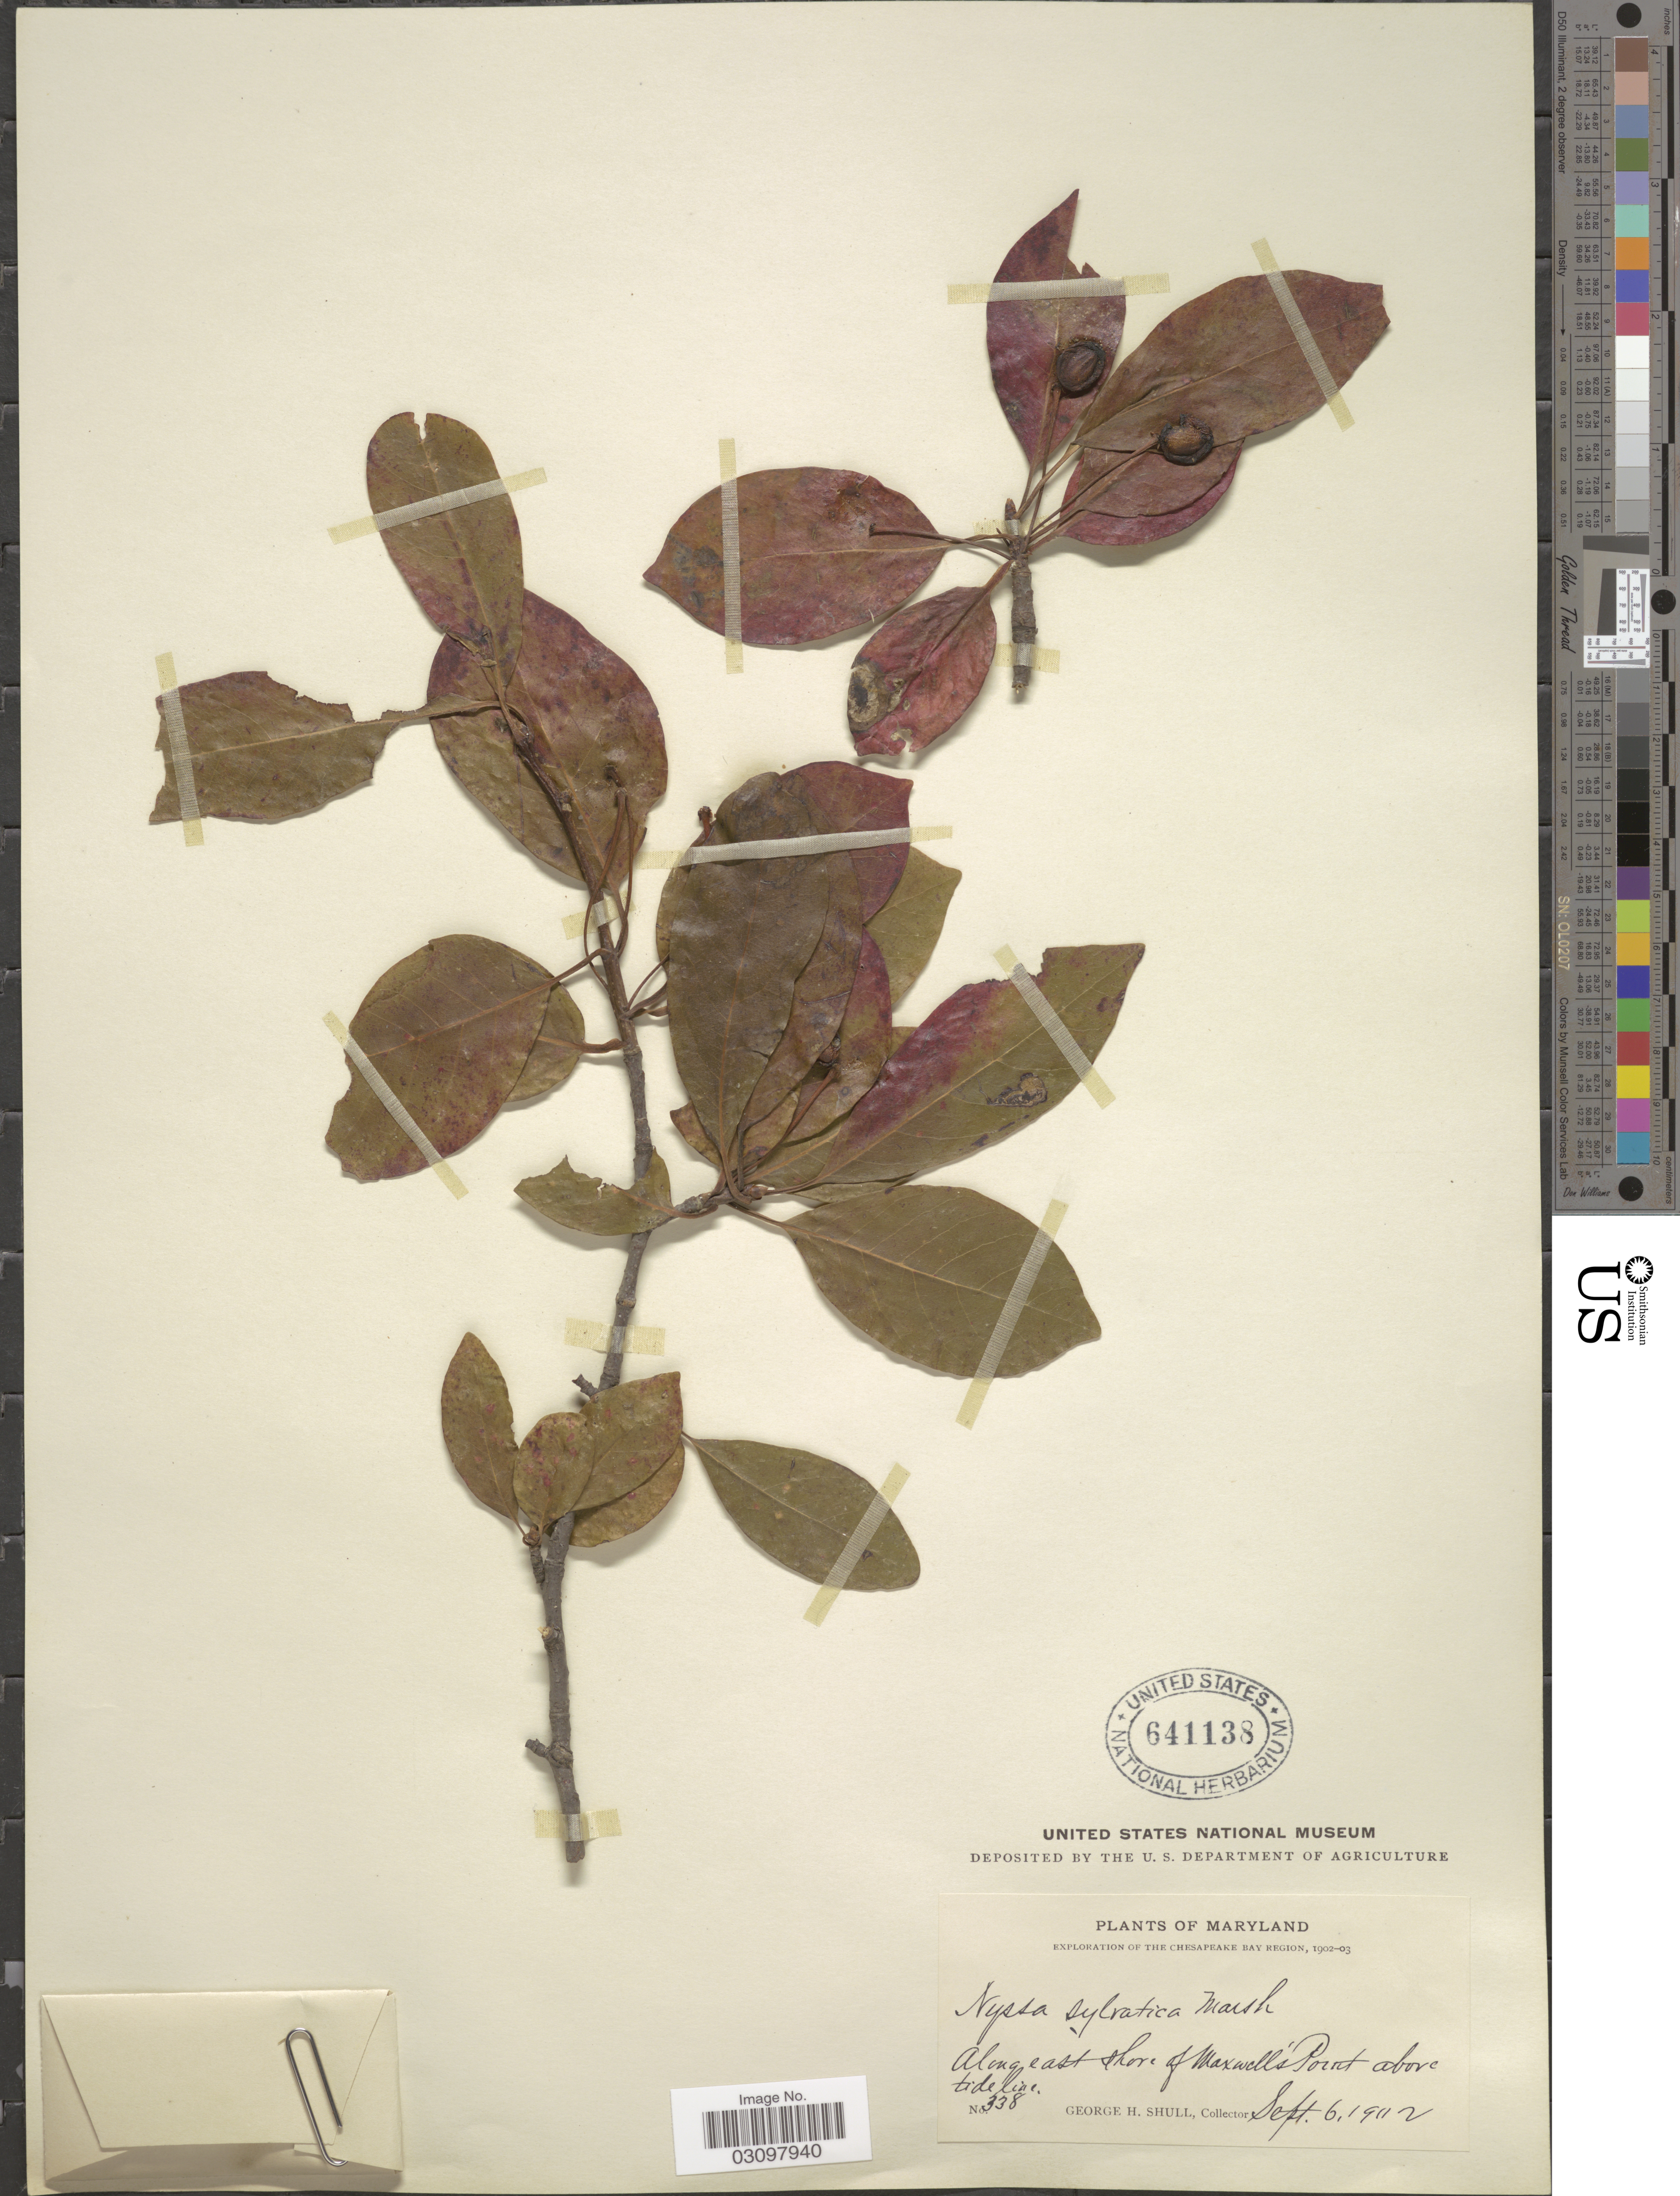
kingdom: Plantae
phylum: Tracheophyta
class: Magnoliopsida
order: Cornales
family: Nyssaceae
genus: Nyssa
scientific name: Nyssa sylvatica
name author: Marshall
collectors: G. H. Shull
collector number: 338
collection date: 1902-09-06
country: United States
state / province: Maryland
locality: Chesapeake Bay Region. Along east shore of Maxwell's Point above tideline.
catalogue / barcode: US 641138